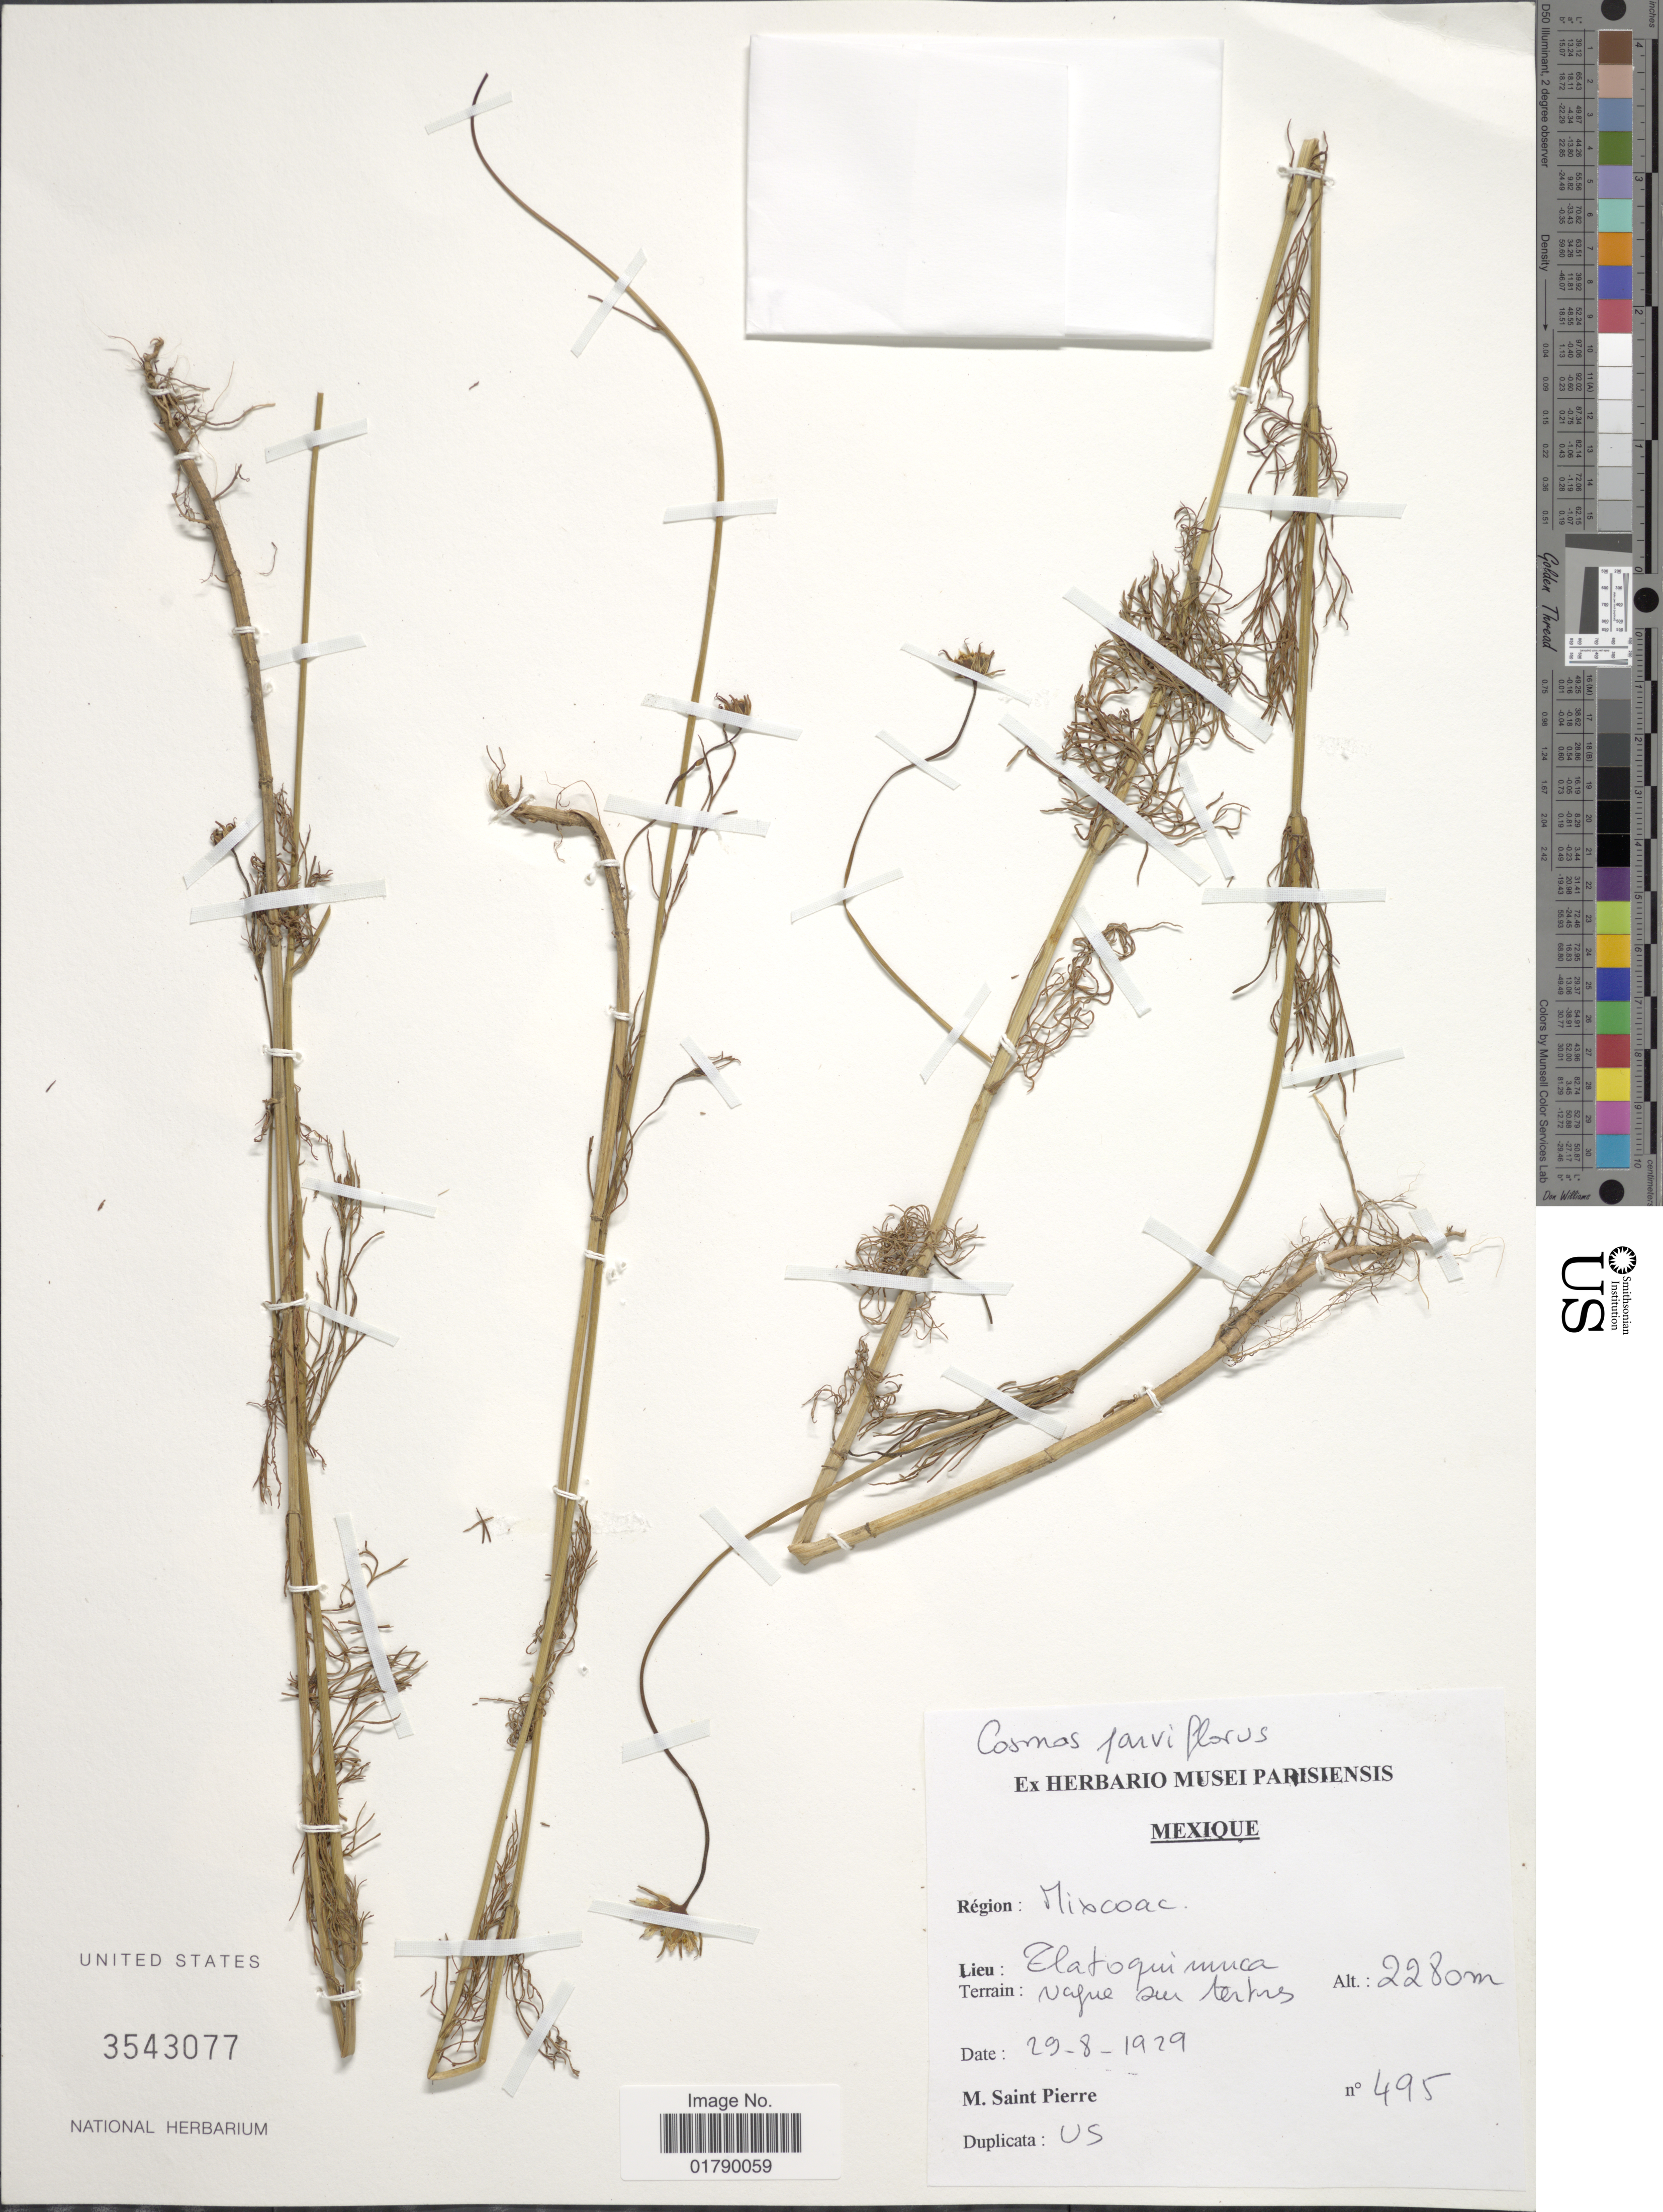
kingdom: Plantae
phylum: Tracheophyta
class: Magnoliopsida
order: Asterales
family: Asteraceae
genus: Cosmos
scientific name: Cosmos parviflorus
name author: (Jacq.) Pers.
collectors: M. Saint-Pierre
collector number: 495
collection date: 1929-08-29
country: Mexico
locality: Eletroquimica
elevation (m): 2280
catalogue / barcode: US 3543077